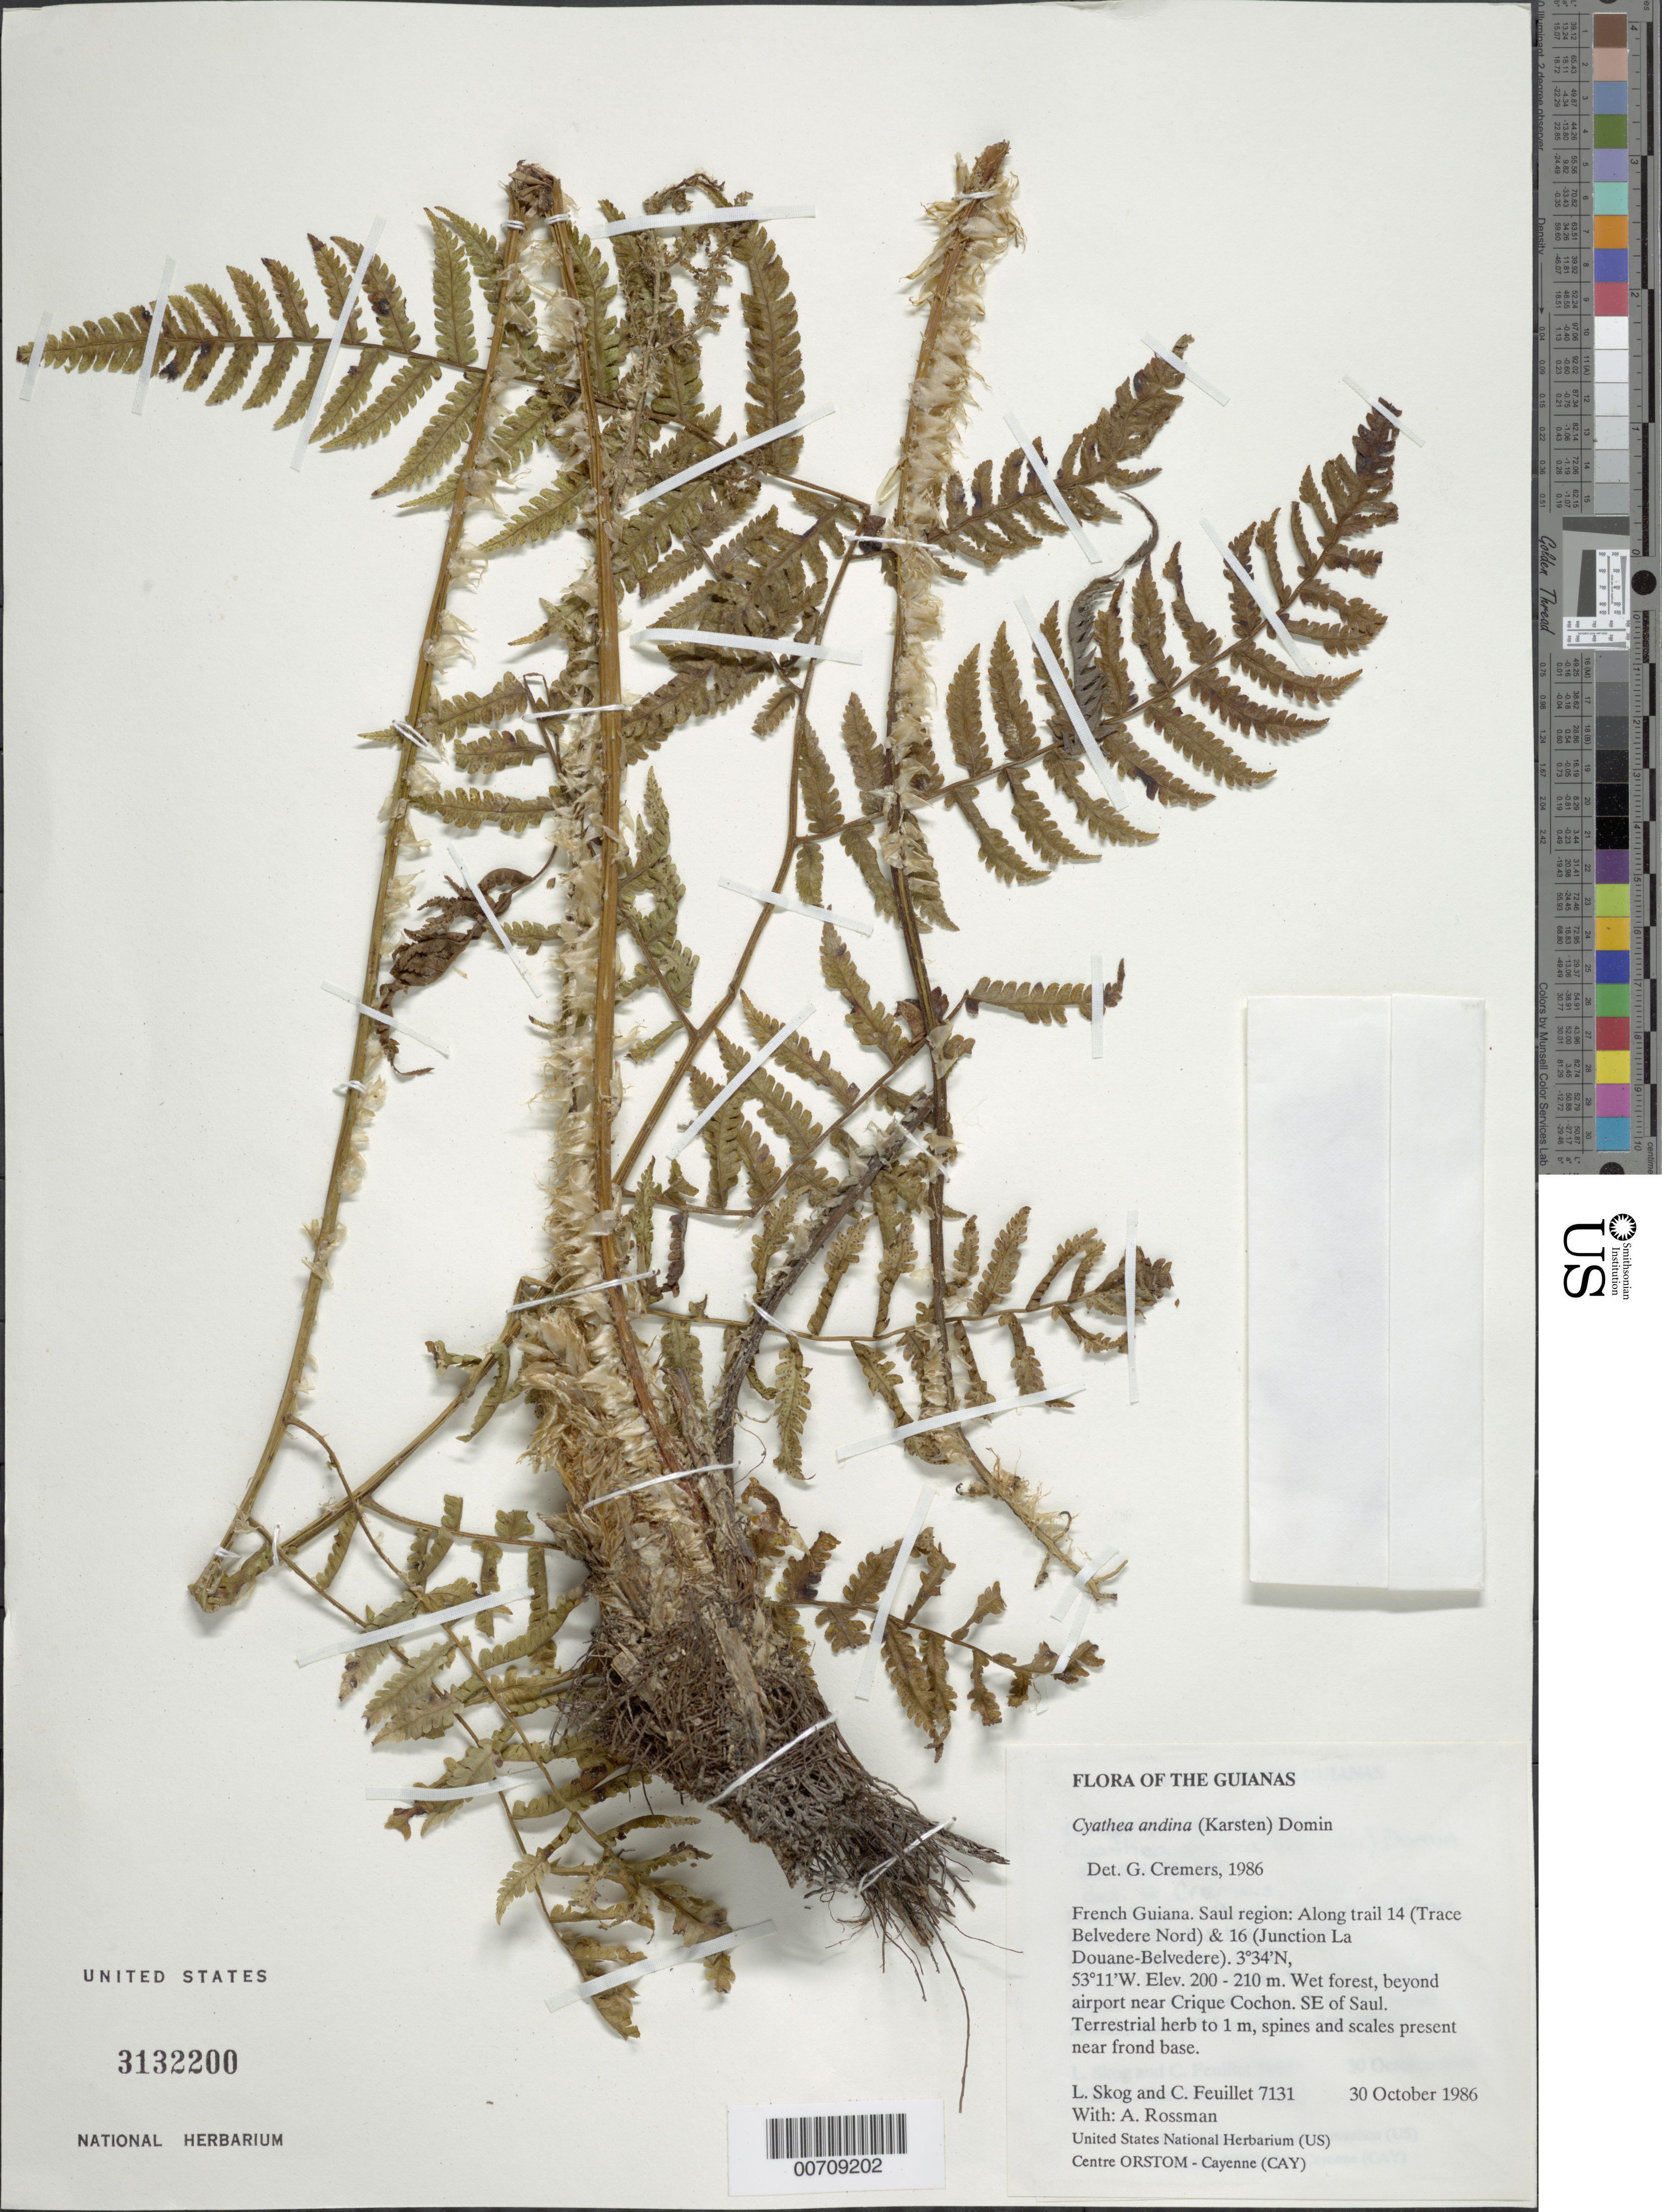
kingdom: Plantae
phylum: Tracheophyta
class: Polypodiopsida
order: Cyatheales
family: Cyatheaceae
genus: Cyathea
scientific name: Cyathea andina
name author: Domin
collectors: L. E. Skog, C. Feuillet & A. Rossman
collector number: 7131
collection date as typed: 30 October 1986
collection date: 1986-10-30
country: French Guiana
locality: SE of Saül along trail 14 (Trace Belvedere Nord) & 16 (Junction La Douane-Belvedere)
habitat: Wet forest, beyond airport near Crique Cochon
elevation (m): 200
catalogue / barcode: US 3132200